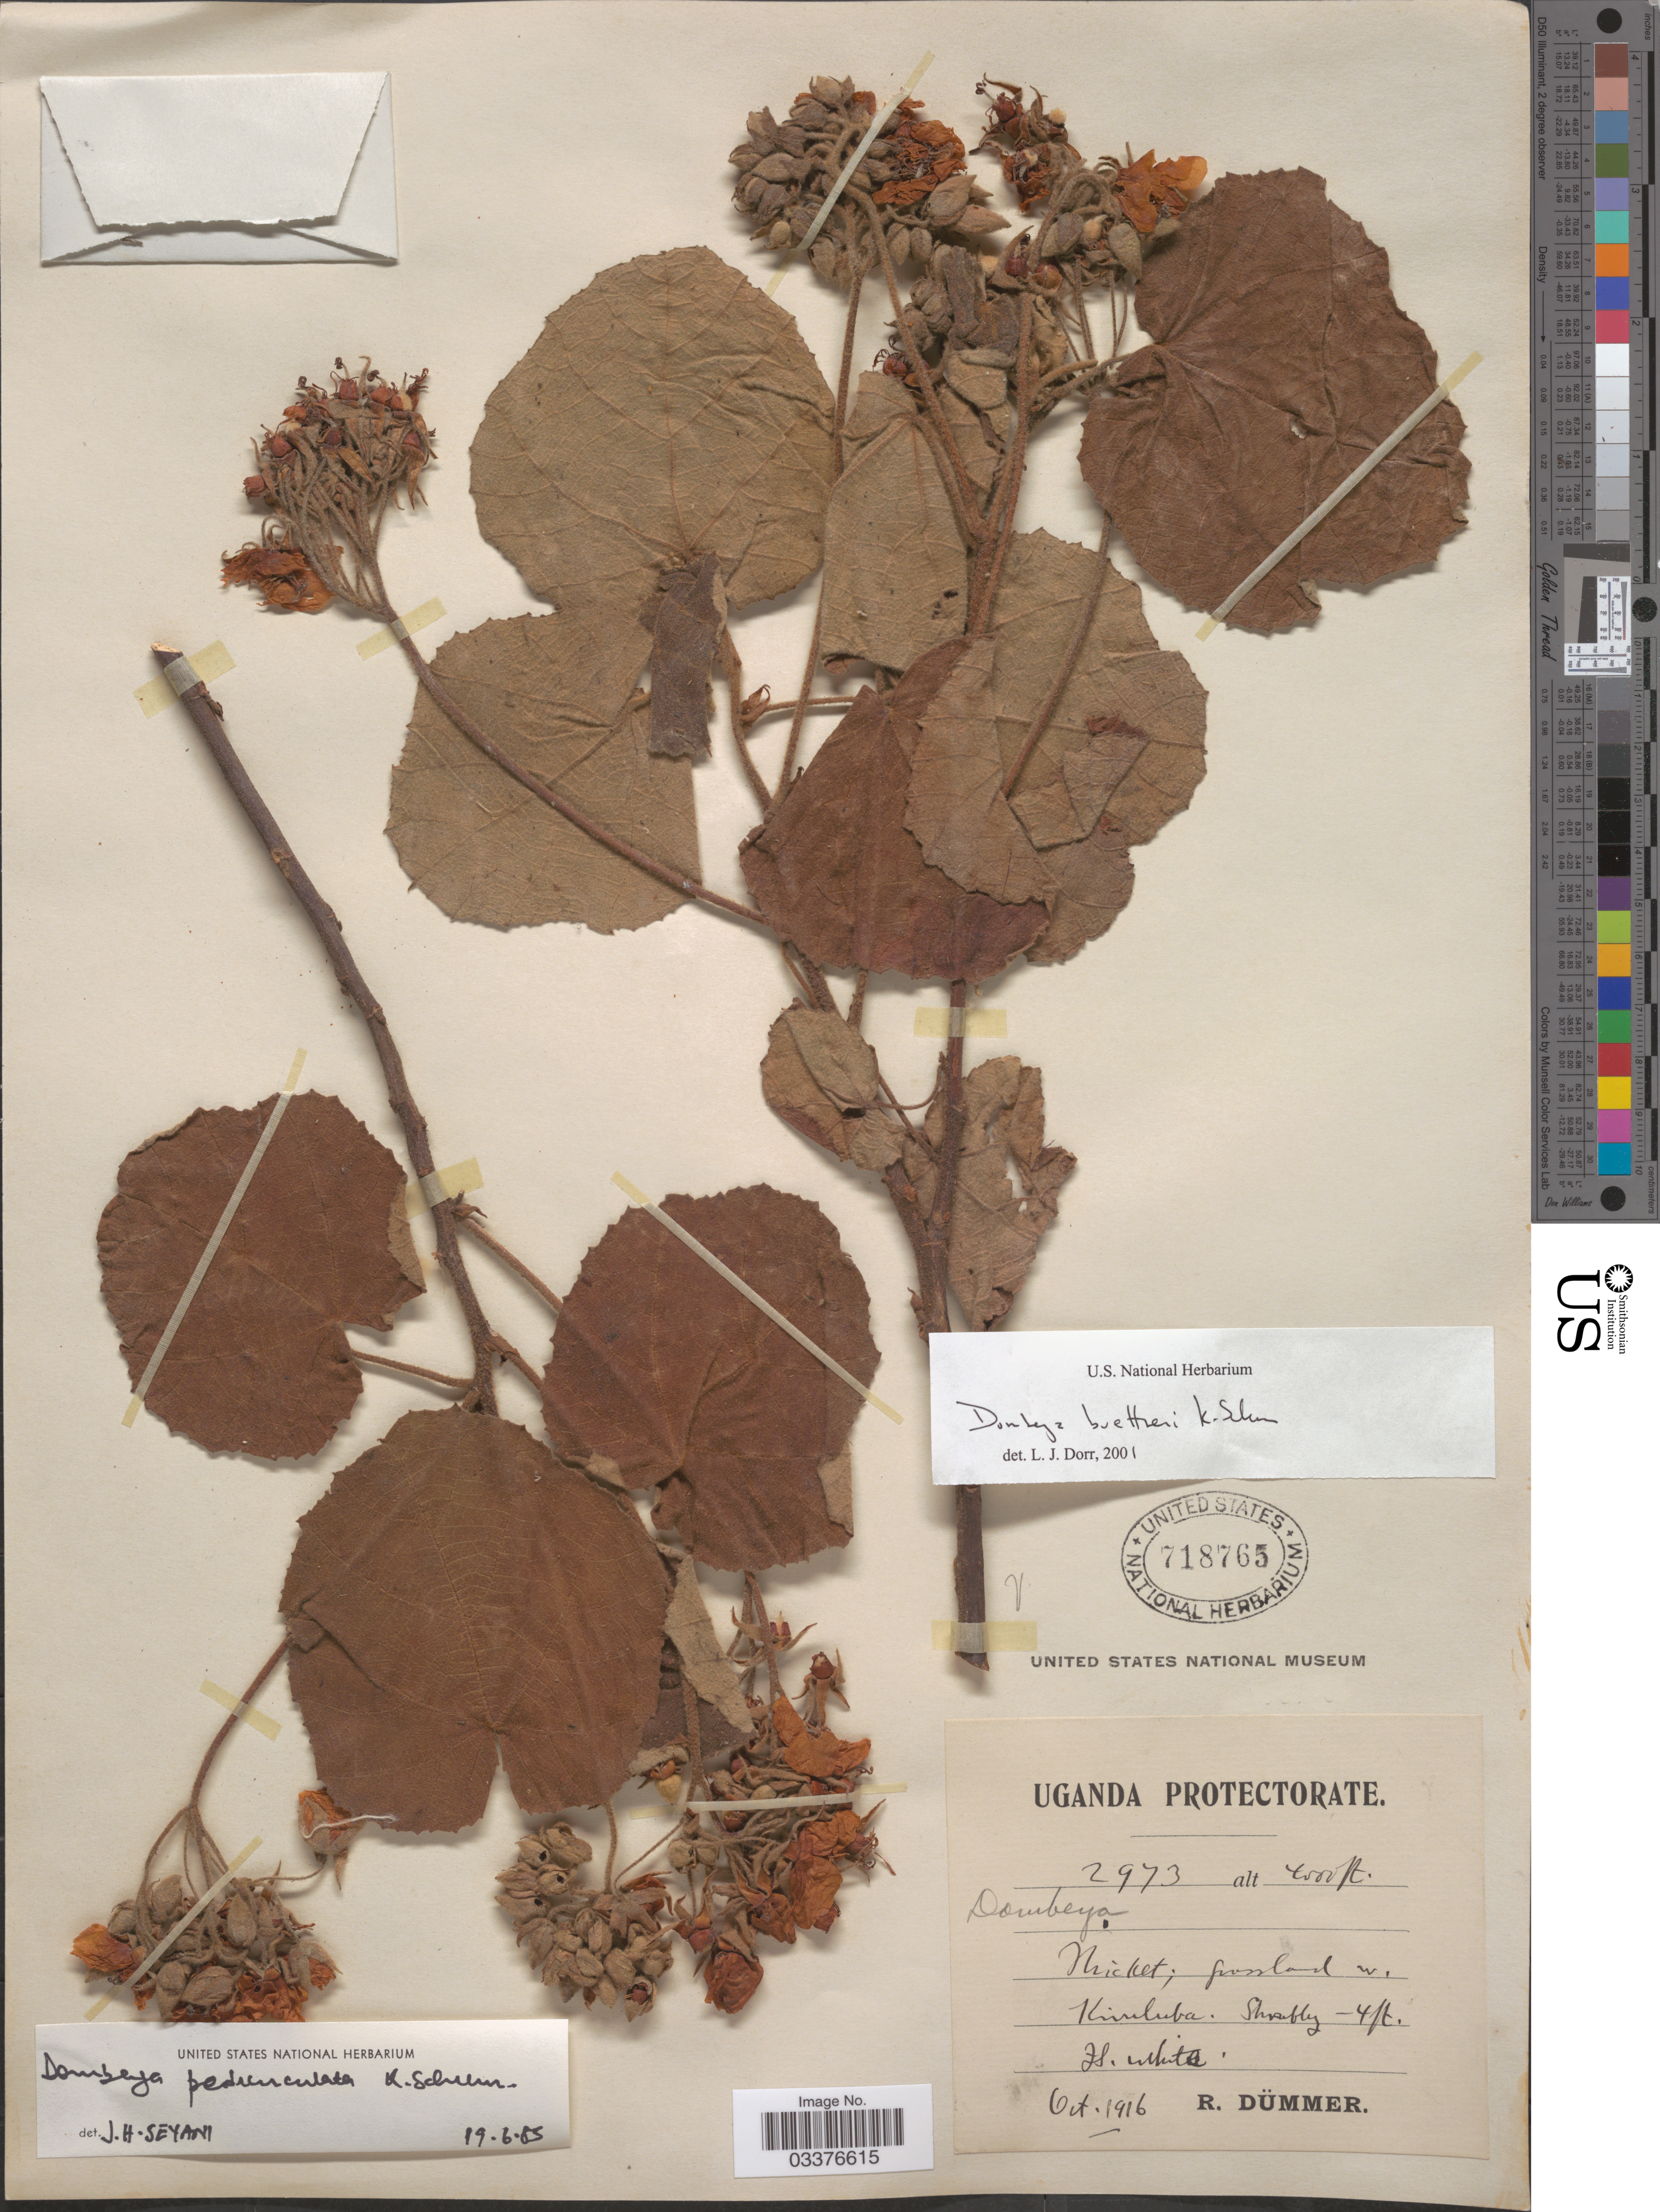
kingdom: Plantae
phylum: Tracheophyta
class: Magnoliopsida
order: Malvales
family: Malvaceae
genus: Dombeya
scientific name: Dombeya buettneri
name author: K. Schum.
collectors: R. A. Dümmer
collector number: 2973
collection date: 1916-10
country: Uganda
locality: Uganda Protectorate. W. Kimbuba.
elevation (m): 1219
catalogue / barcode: US 718765